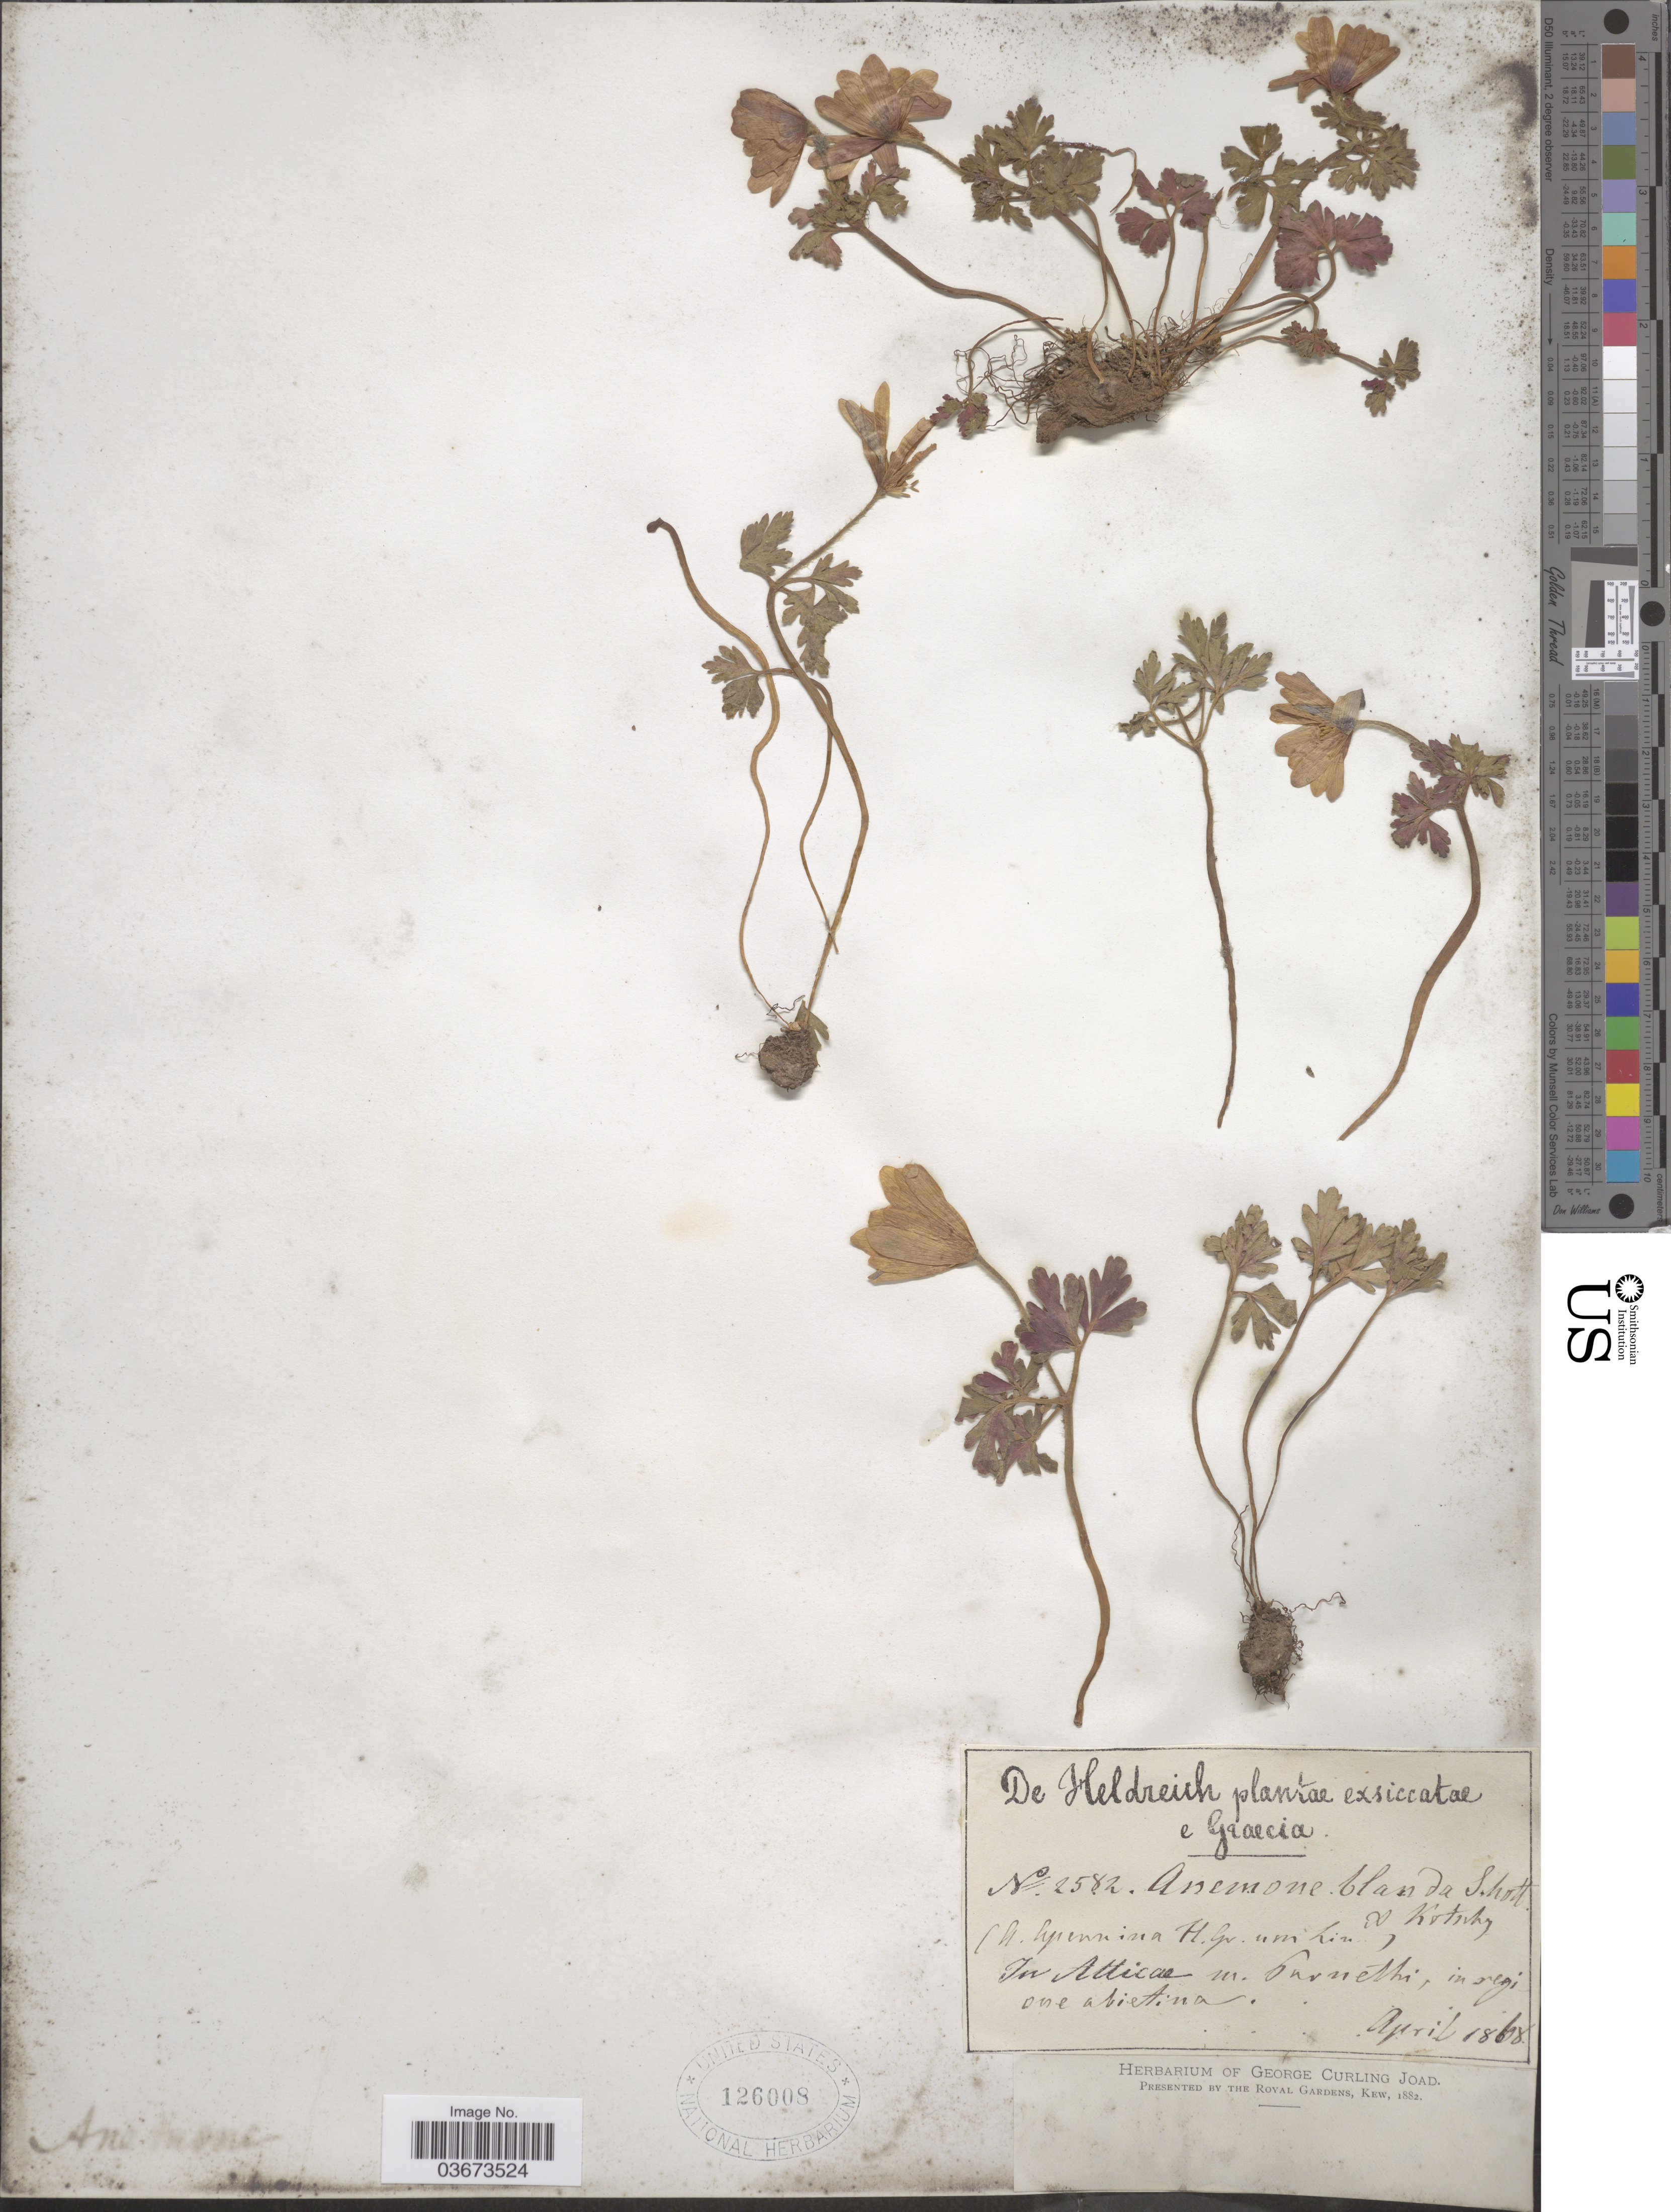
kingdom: Plantae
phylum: Tracheophyta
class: Magnoliopsida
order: Ranunculales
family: Ranunculaceae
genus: Anemone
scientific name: Anemone blanda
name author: Schott & Kotschy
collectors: -. De Heldreich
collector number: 2582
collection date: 1868-04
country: Greece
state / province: Attica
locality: M. Parnethi, in regione abietina.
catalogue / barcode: US 126008